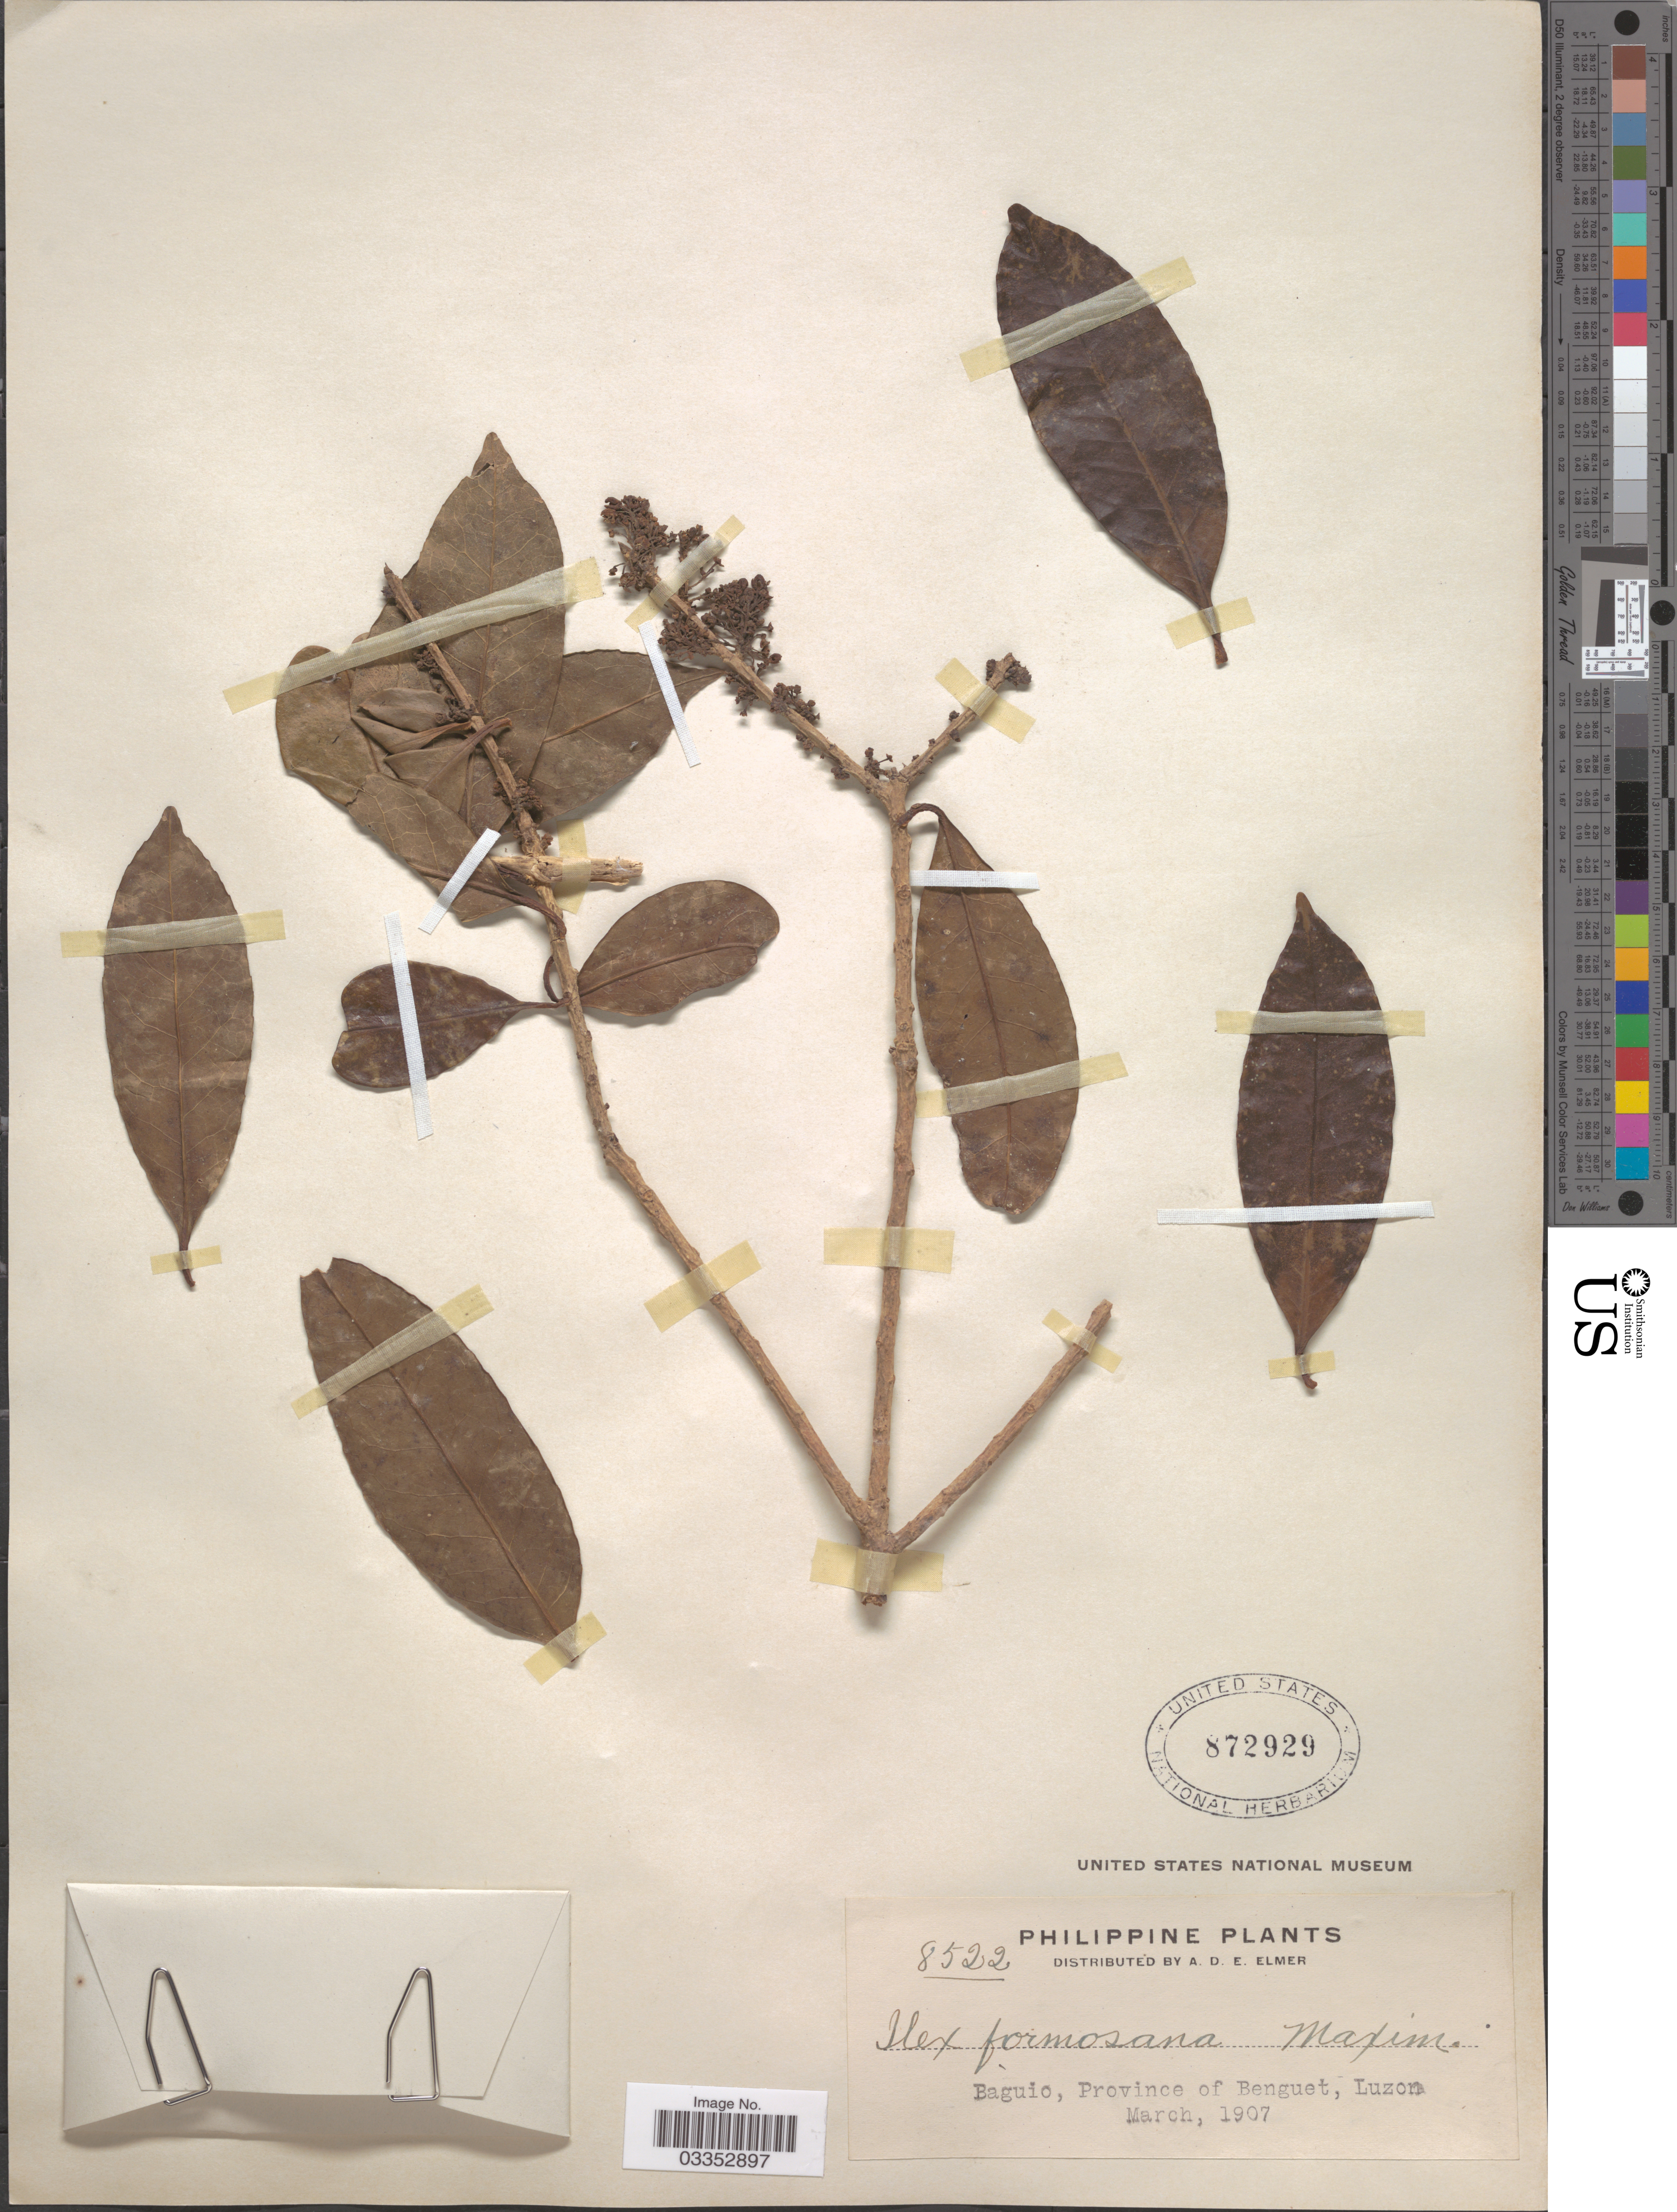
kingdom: Plantae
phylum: Tracheophyta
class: Magnoliopsida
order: Aquifoliales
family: Aquifoliaceae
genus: Ilex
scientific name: Ilex formosana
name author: Maxim.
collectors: A. D. E. Elmer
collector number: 8522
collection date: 1907-03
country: Philippines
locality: Baguio, Province of Benguet, Luzon.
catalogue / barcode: US 872929